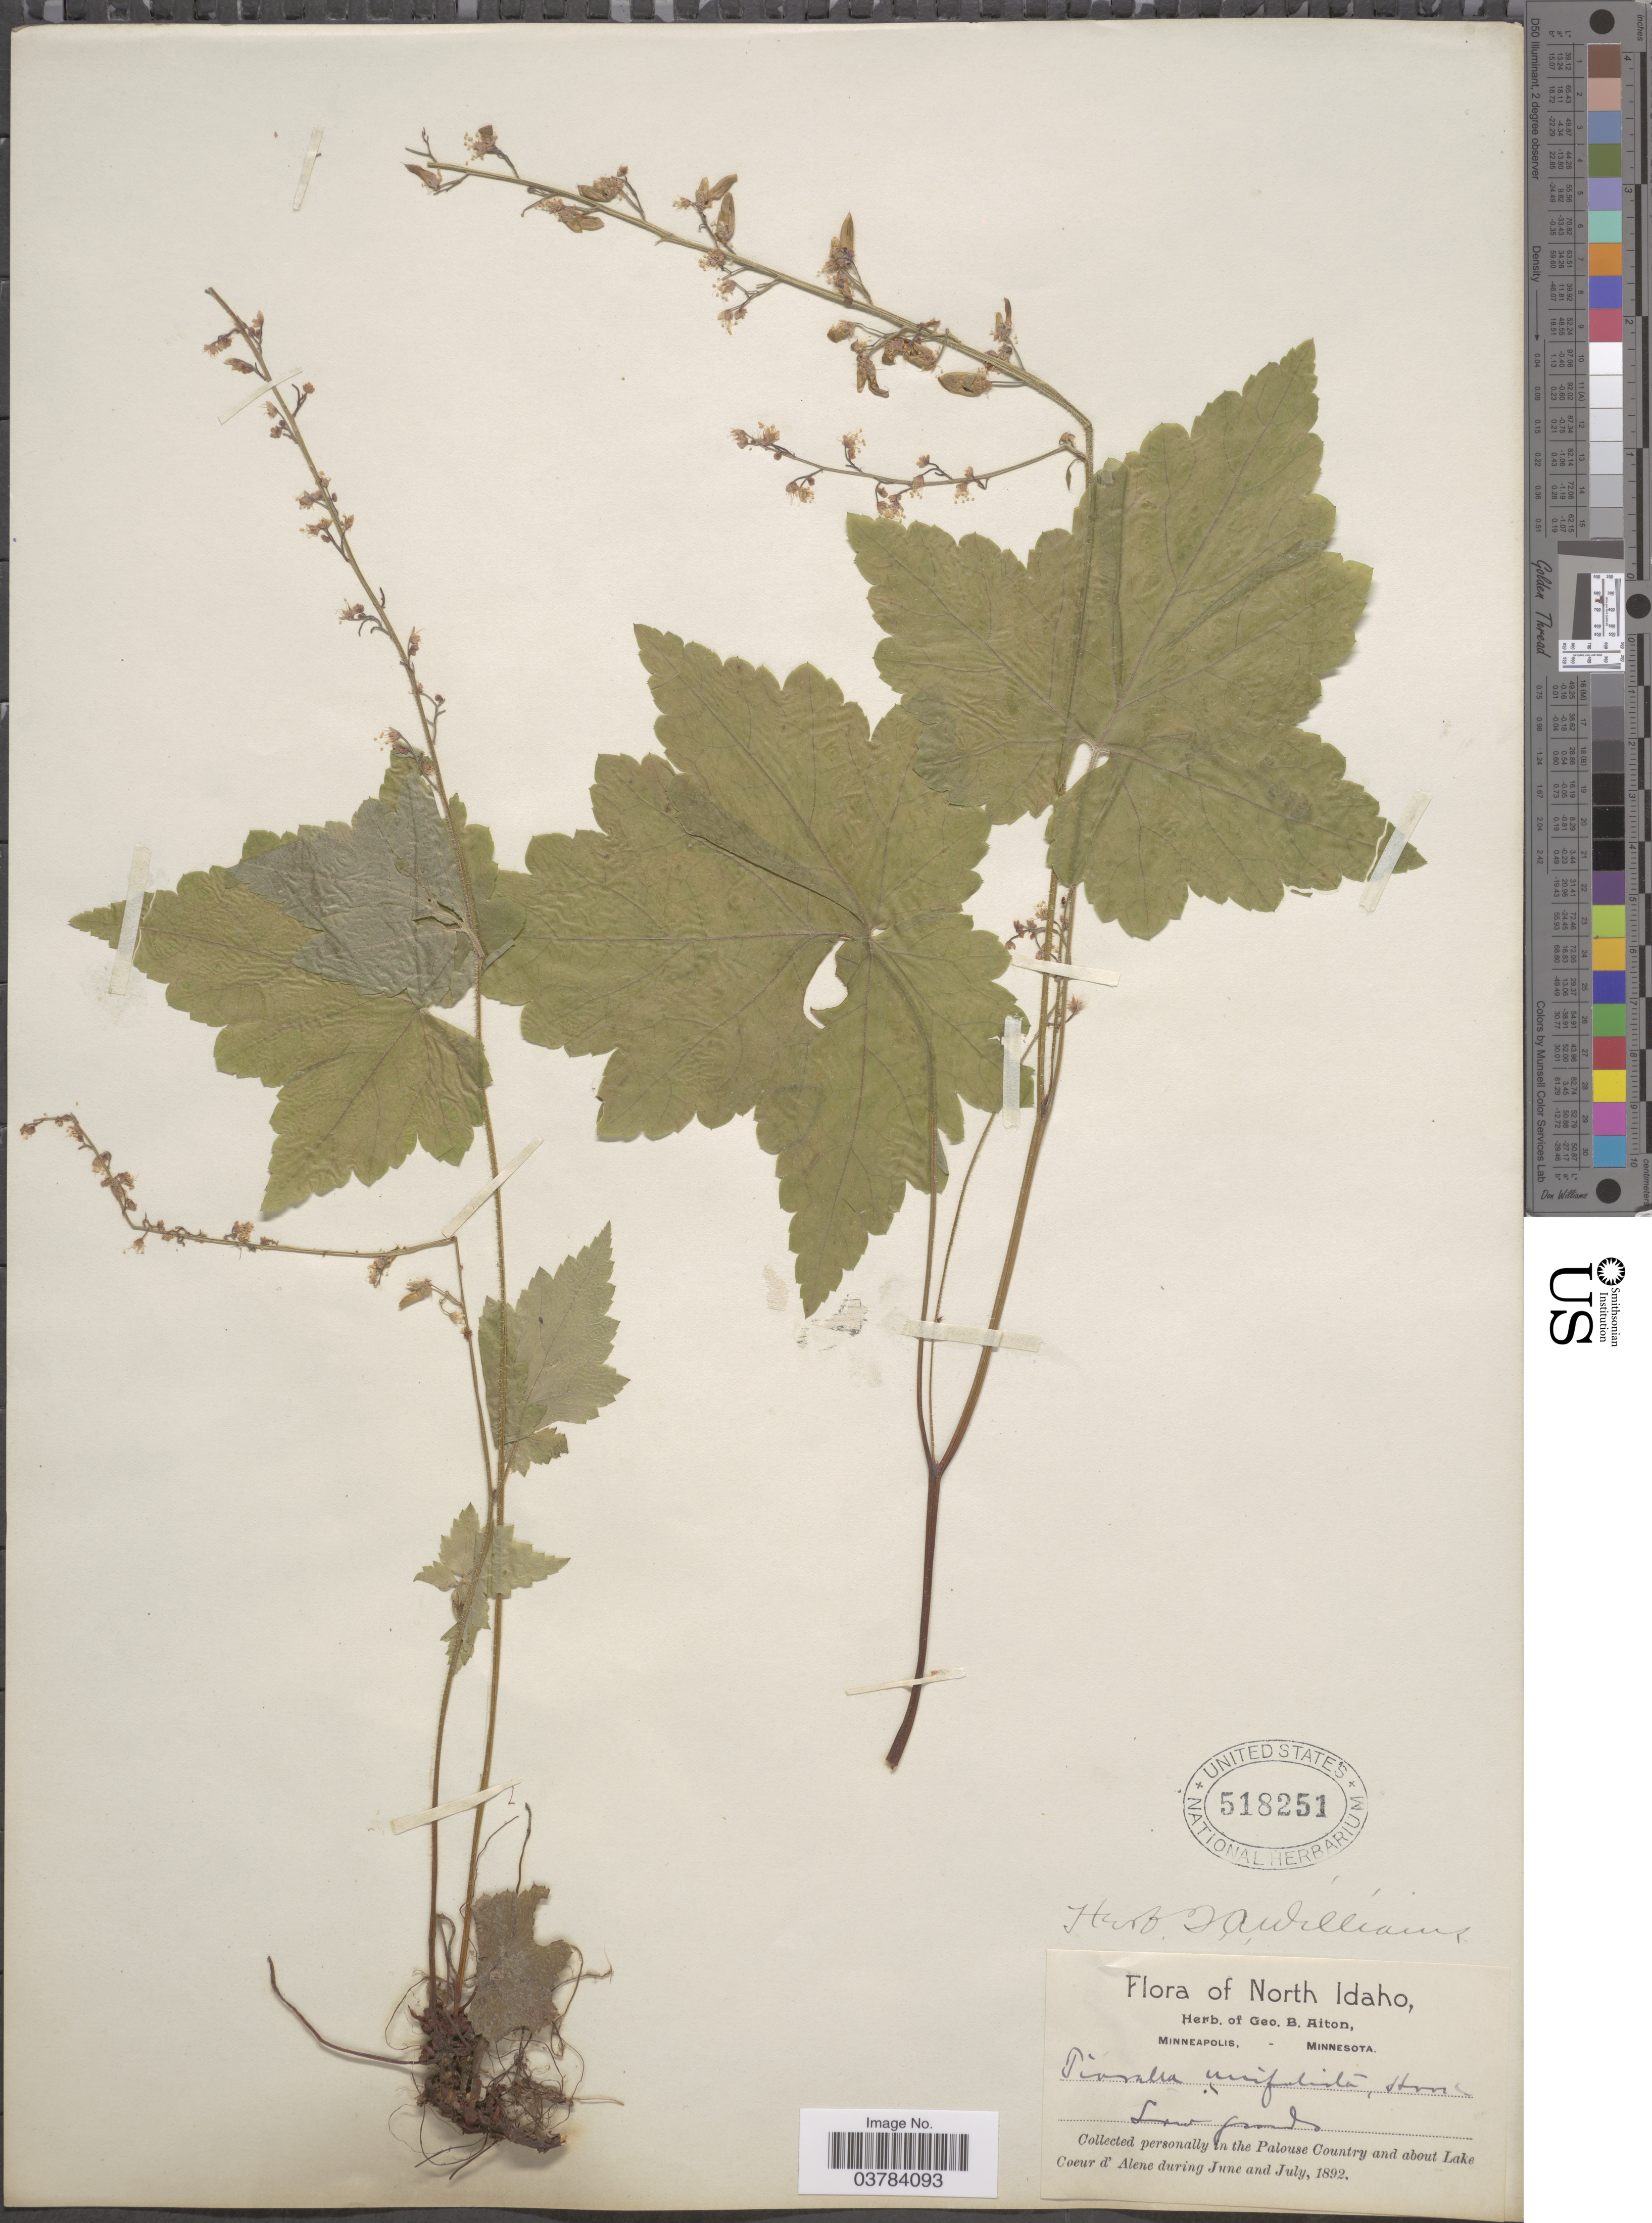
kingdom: Plantae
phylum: Tracheophyta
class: Magnoliopsida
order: Saxifragales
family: Saxifragaceae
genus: Tiarella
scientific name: Tiarella unifoliata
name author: Hook.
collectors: ex herb. Geo. B. Aiton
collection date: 1892-06/1892-07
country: United States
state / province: Idaho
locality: North Idaho. In the Palouse Country and about Lake Coeur d' Alene.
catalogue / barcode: US 518251